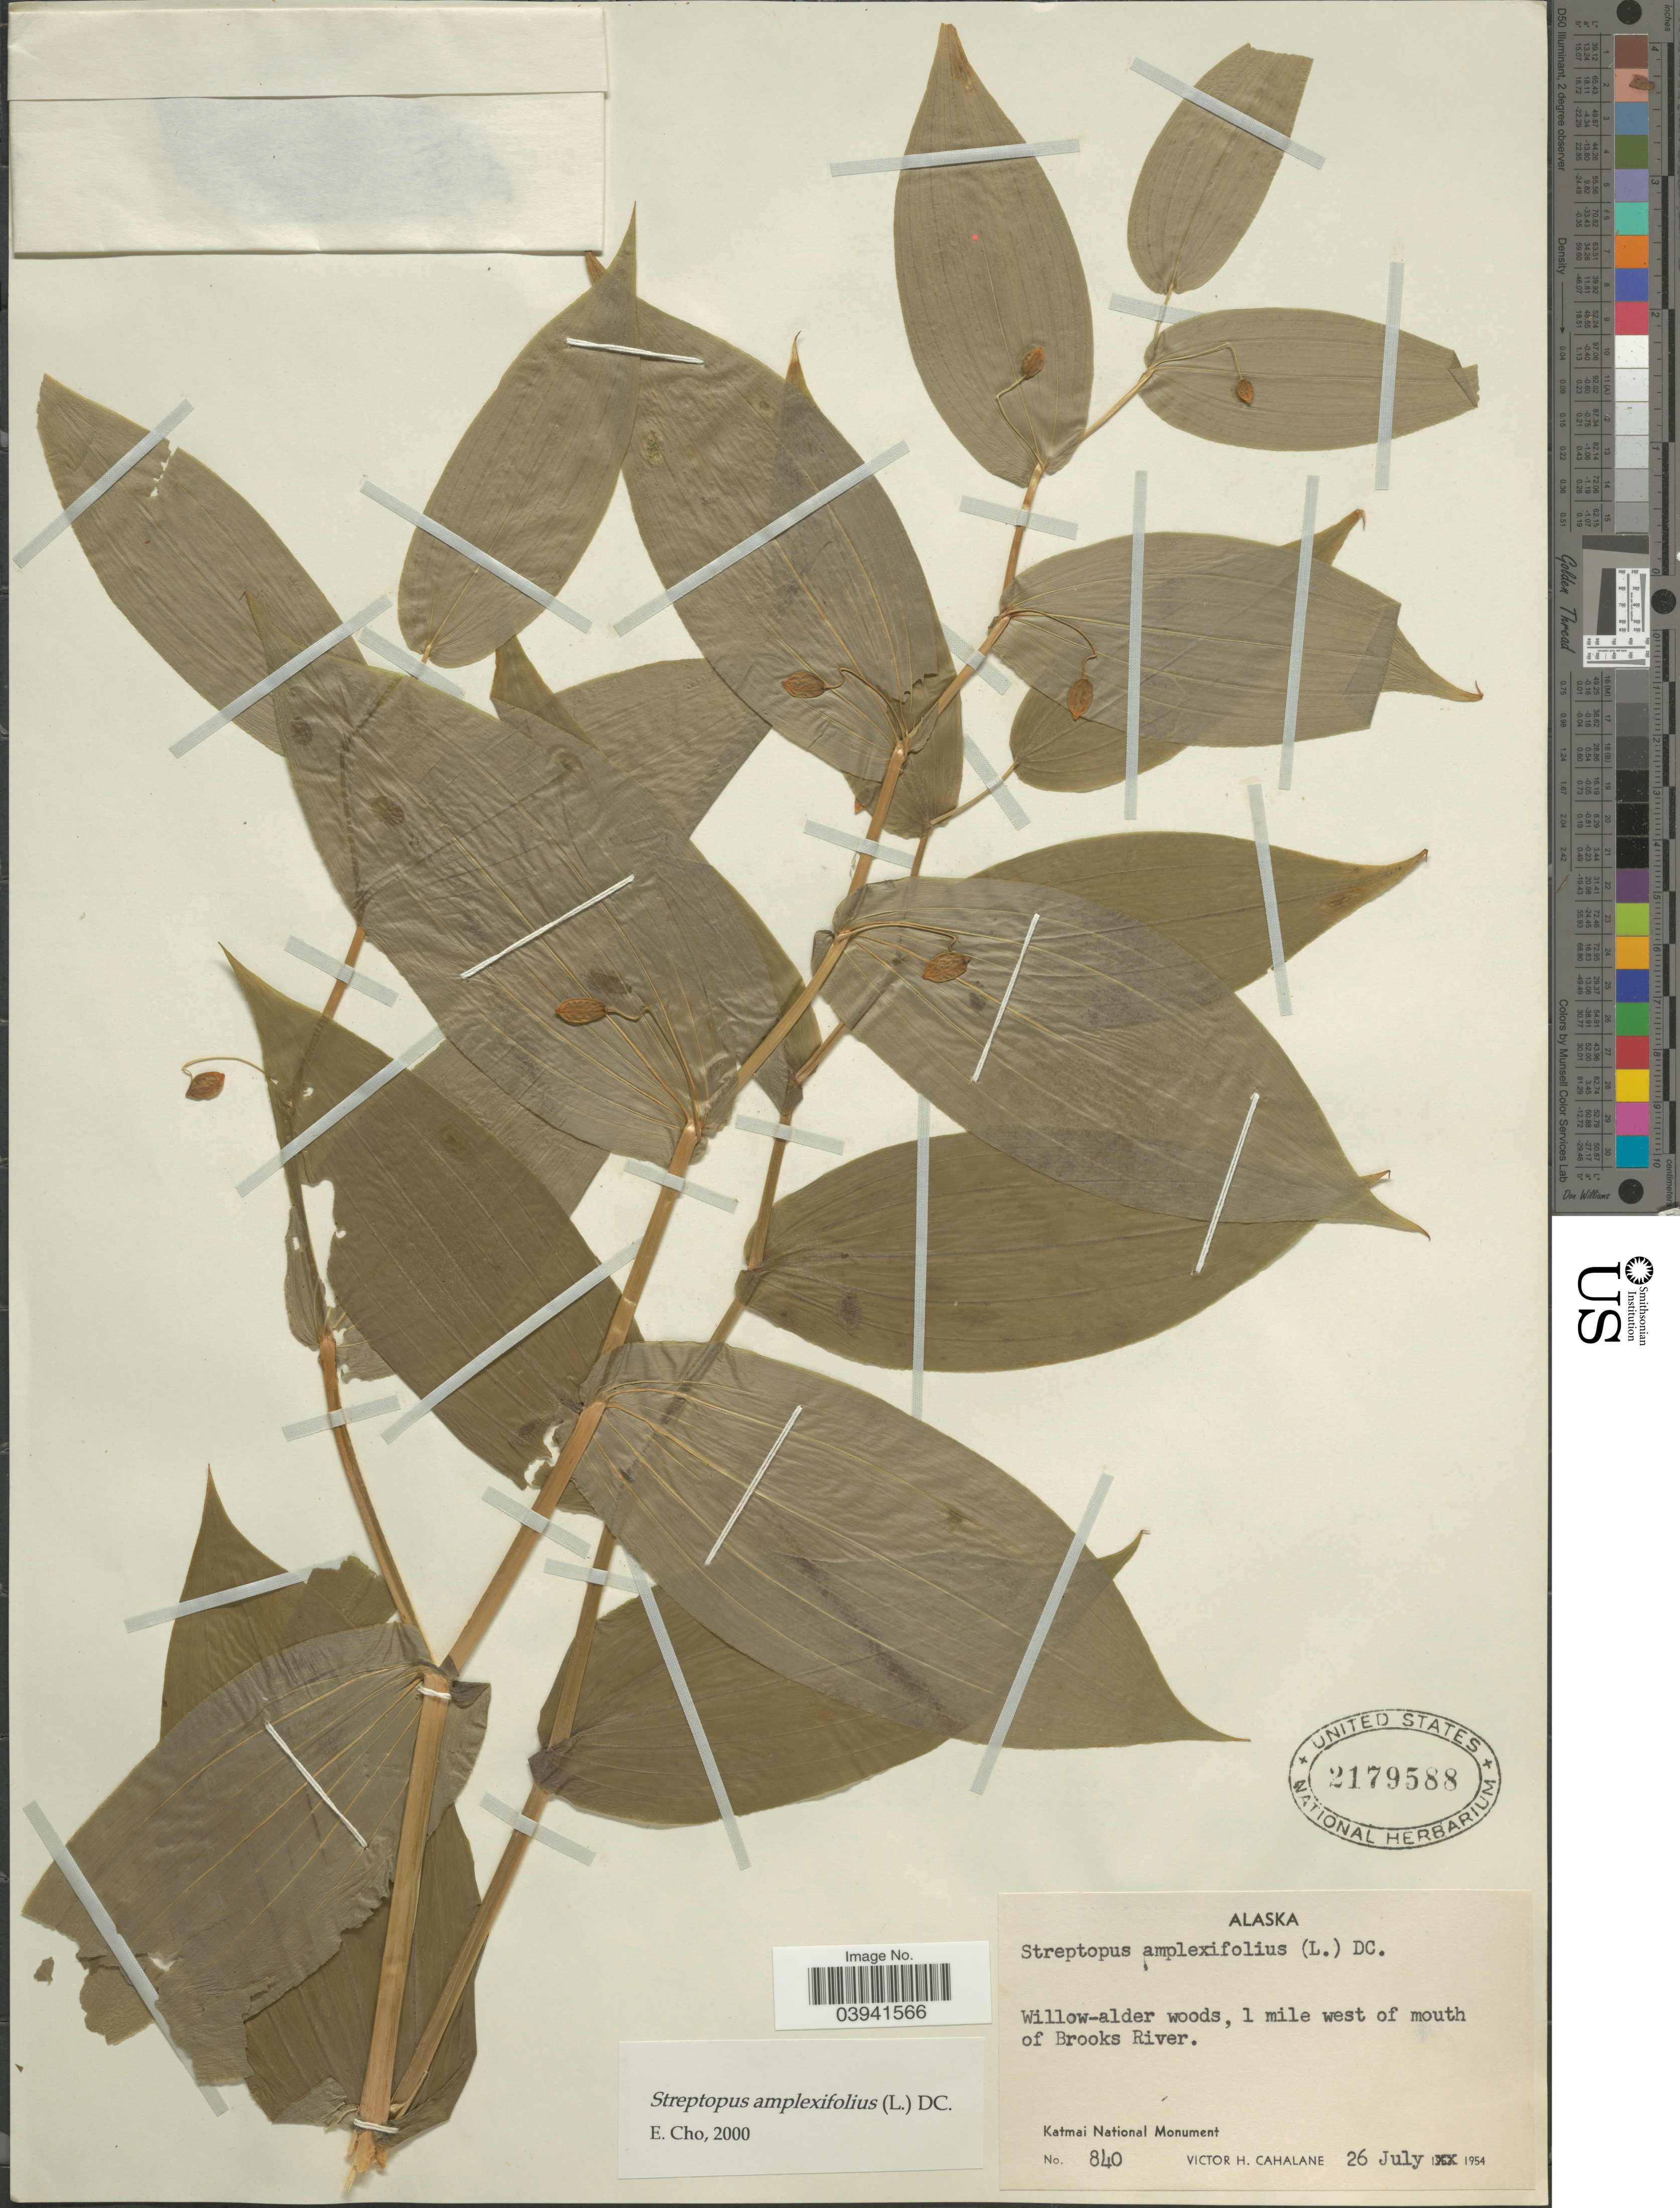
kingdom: Plantae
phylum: Tracheophyta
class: Liliopsida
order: Liliales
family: Liliaceae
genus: Streptopus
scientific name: Streptopus amplexifolius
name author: (L.) DC.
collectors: V. Cahalane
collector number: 840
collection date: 1954-07-26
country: United States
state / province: Alaska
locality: Willow-alder woods, 1 mile west of mouth of Brooks River. Katmai National Monument.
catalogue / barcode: US 2179588